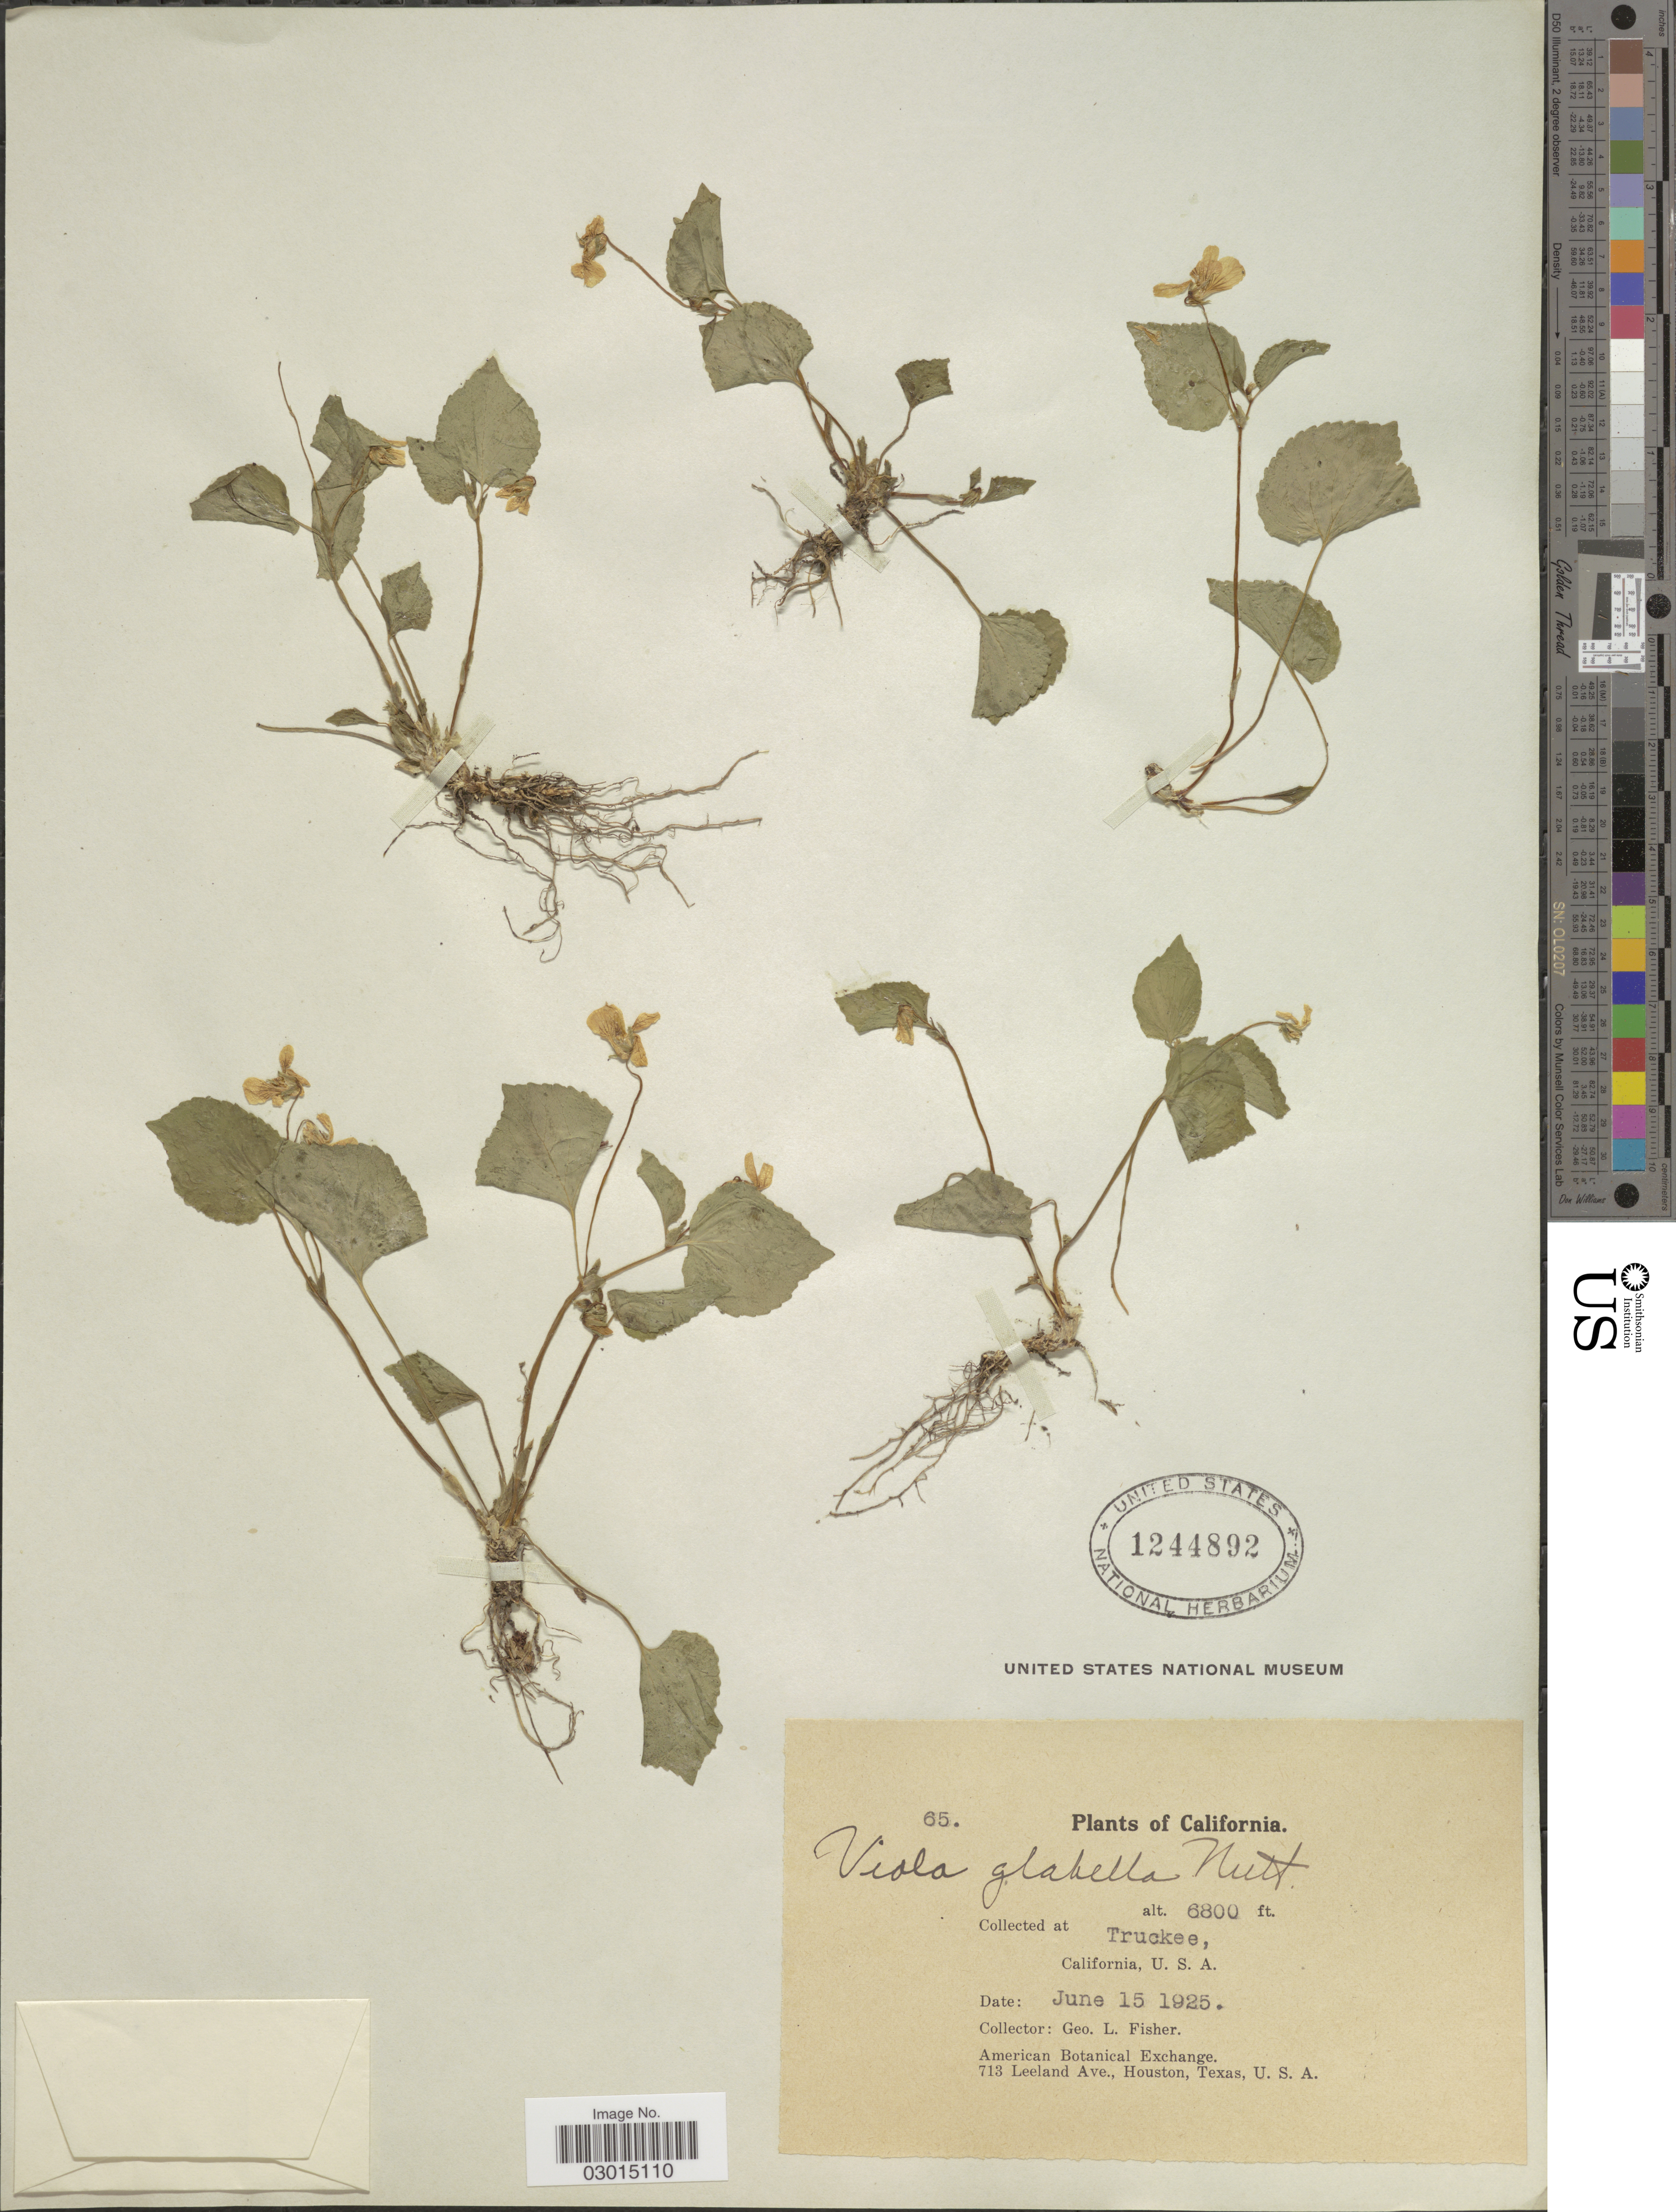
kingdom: Plantae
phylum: Tracheophyta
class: Magnoliopsida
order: Malpighiales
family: Violaceae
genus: Viola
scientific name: Viola glabella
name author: Nutt.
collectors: G. L. Fisher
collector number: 65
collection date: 1925-06-15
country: United States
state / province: California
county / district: Nevada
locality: Truckee, California.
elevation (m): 2073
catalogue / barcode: US 1244892